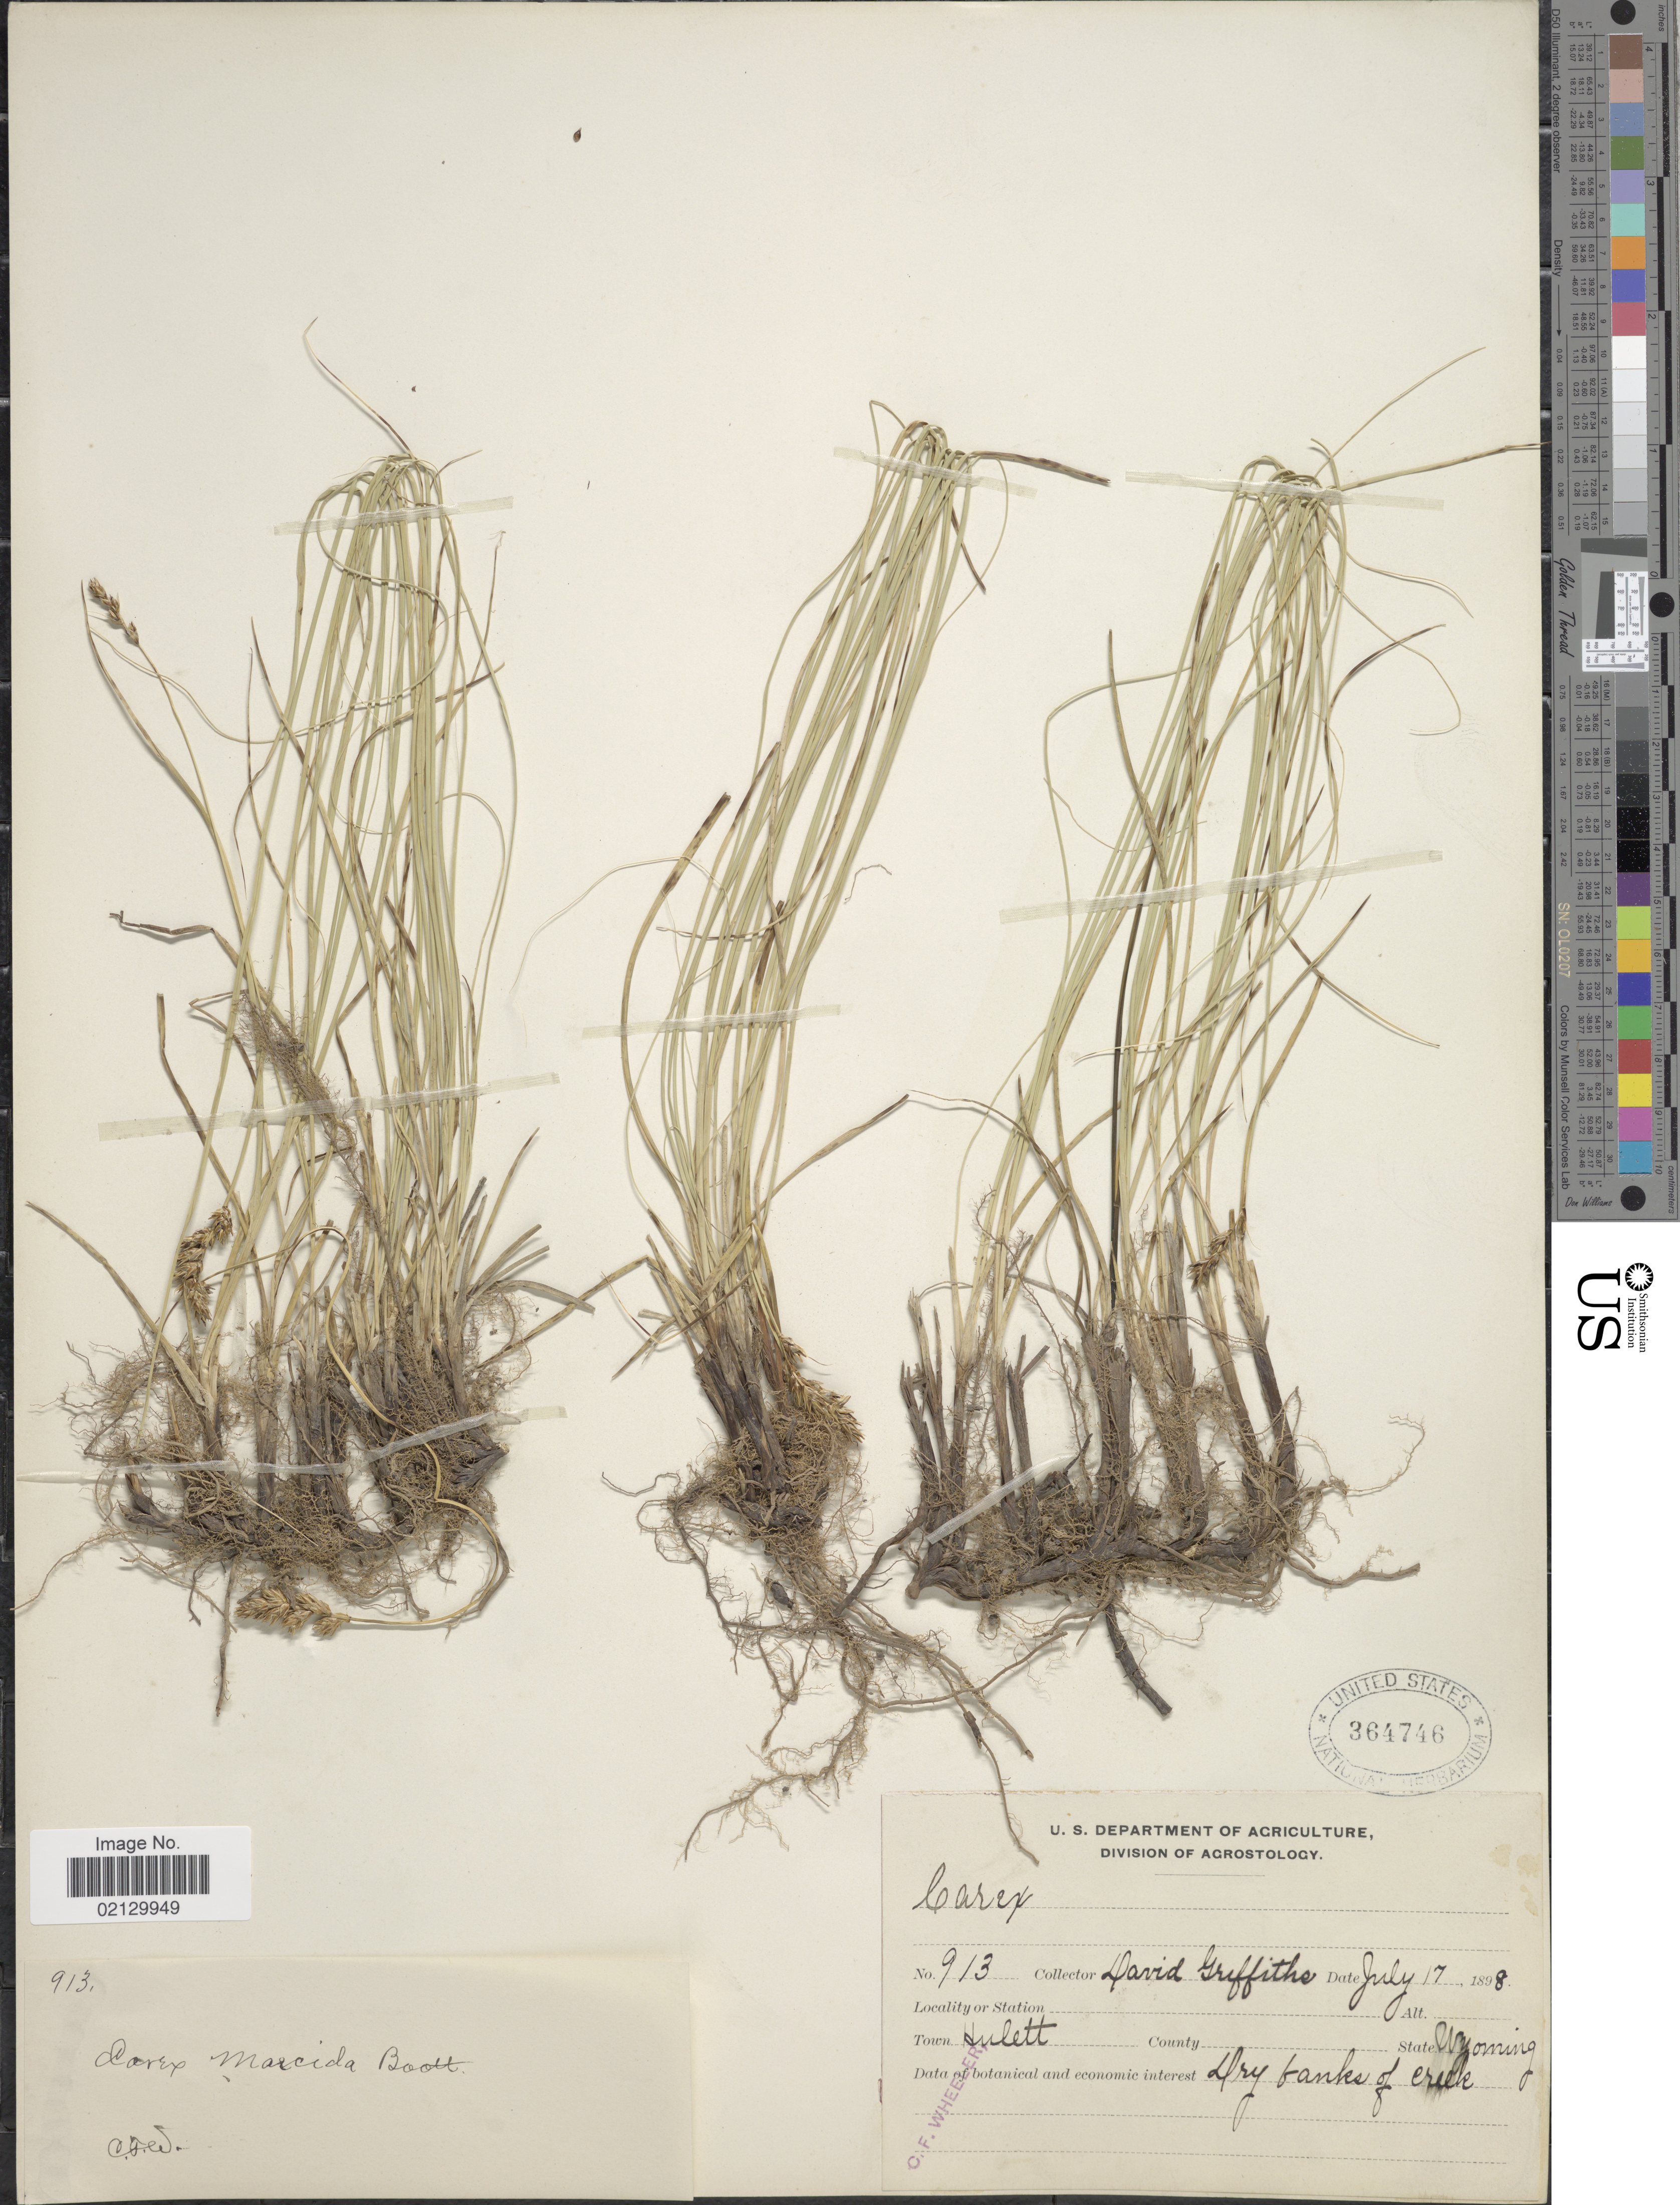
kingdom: Plantae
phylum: Tracheophyta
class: Liliopsida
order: Poales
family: Cyperaceae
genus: Carex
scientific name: Carex praegracilis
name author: W. Boott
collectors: D. Griffiths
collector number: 913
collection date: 1898-07-17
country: United States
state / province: Wyoming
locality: Town Hulett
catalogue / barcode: US 364746